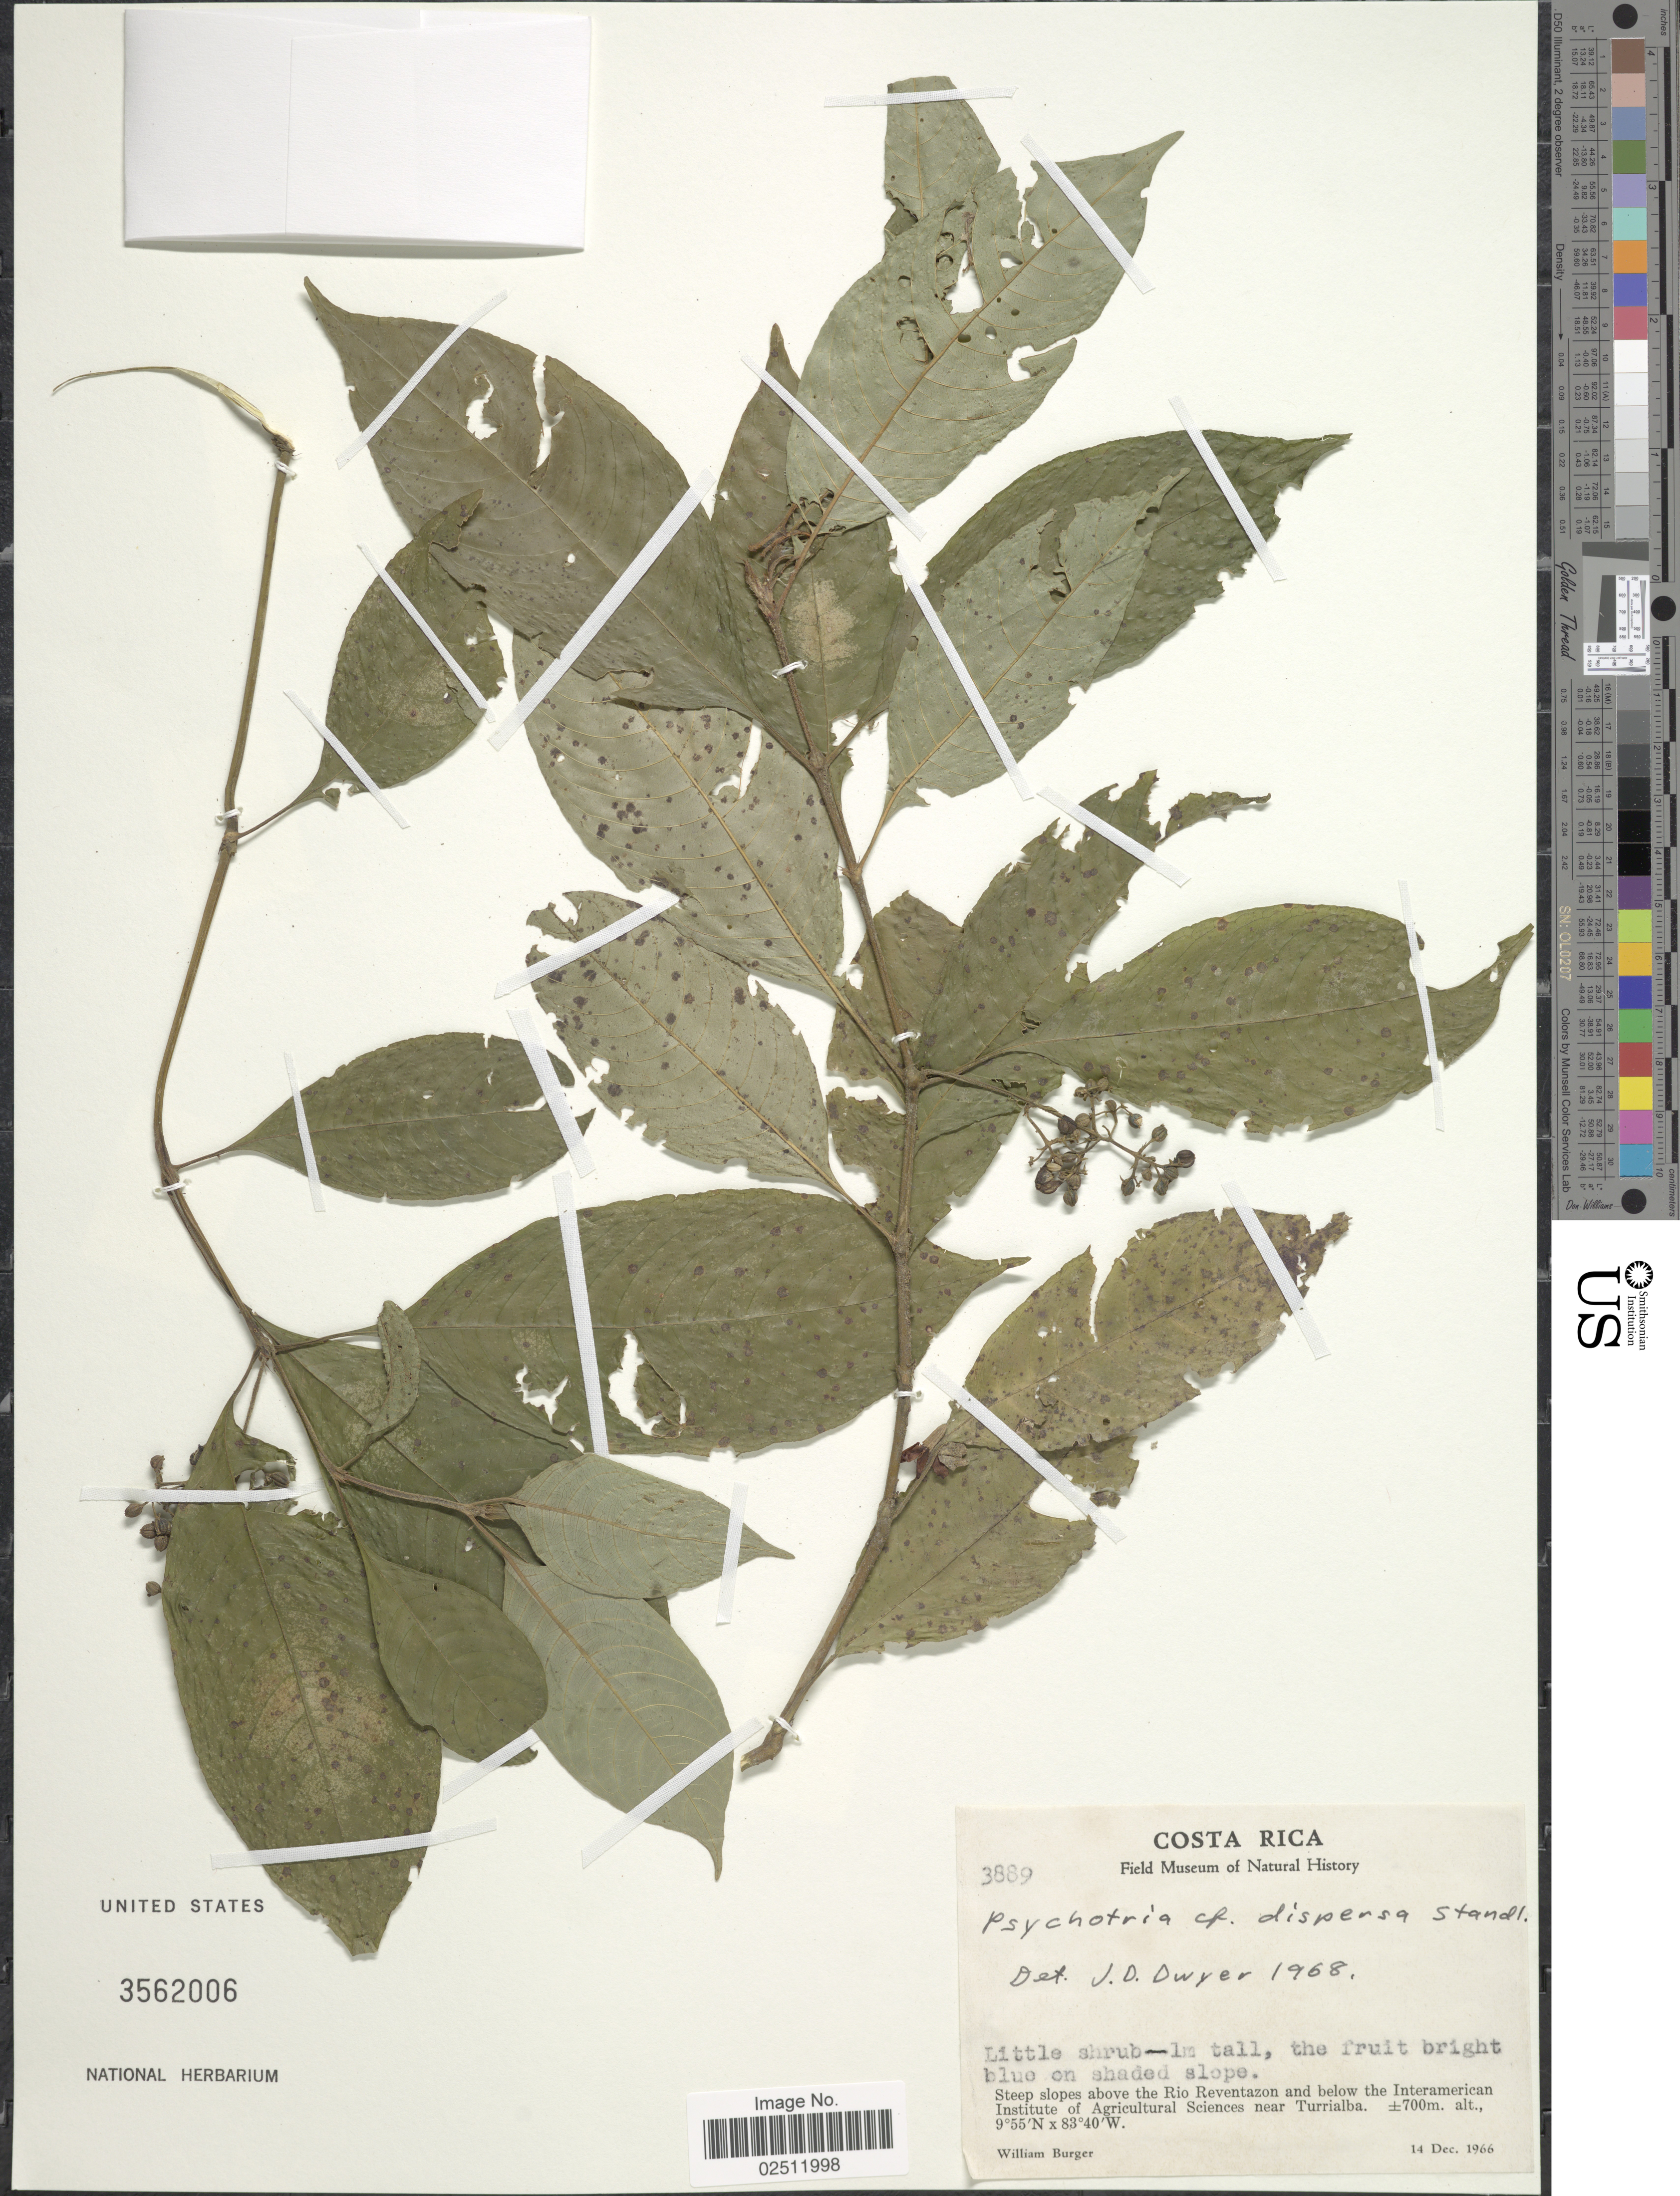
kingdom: Plantae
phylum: Tracheophyta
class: Magnoliopsida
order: Gentianales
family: Rubiaceae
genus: Psychotria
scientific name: Psychotria cyanococca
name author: Seem. ex Dombrain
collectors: W. Burger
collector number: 3889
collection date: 1966-12-14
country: Costa Rica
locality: Steep slopes above the Rio Reventazon and below the Interamerican Institute of Agricultural Sciences near Turrialba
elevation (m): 700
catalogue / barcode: US 3562006